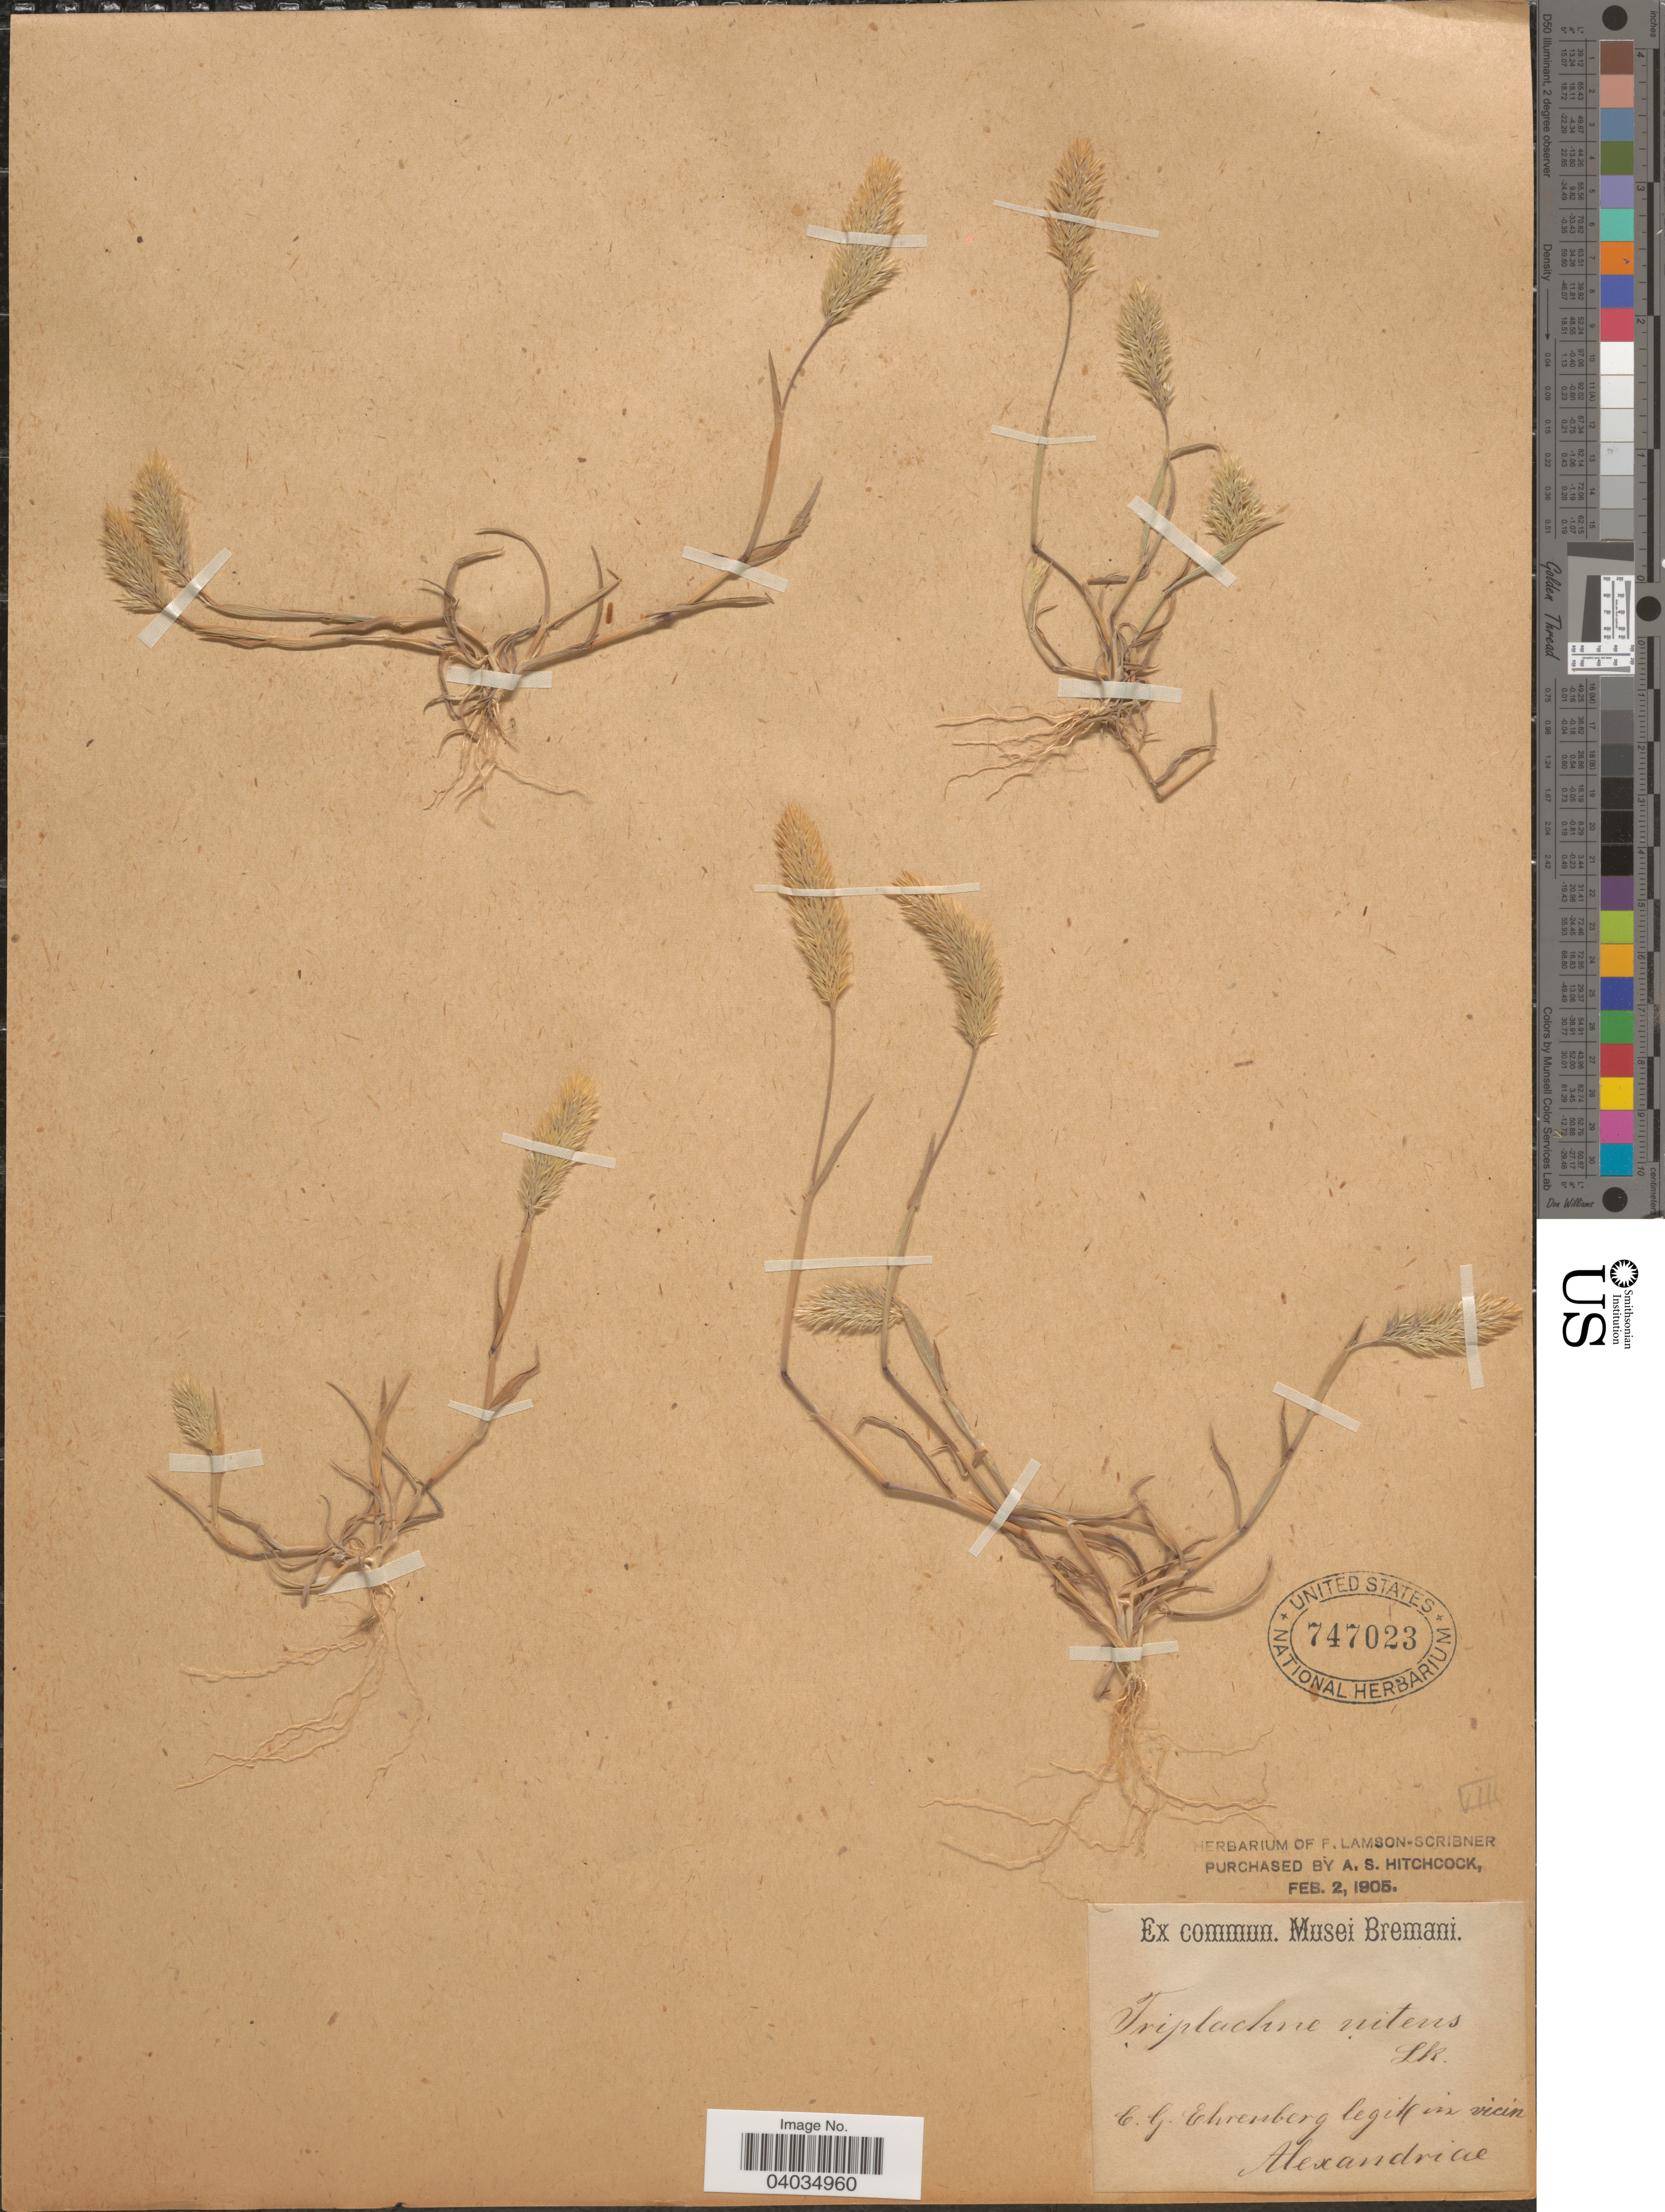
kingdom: Plantae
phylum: Tracheophyta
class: Liliopsida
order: Poales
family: Poaceae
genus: Triplachne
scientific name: Triplachne nitens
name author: (Gussone) Link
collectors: C. Ehrenberg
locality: In vicin. Alexandriae.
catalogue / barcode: US 747023